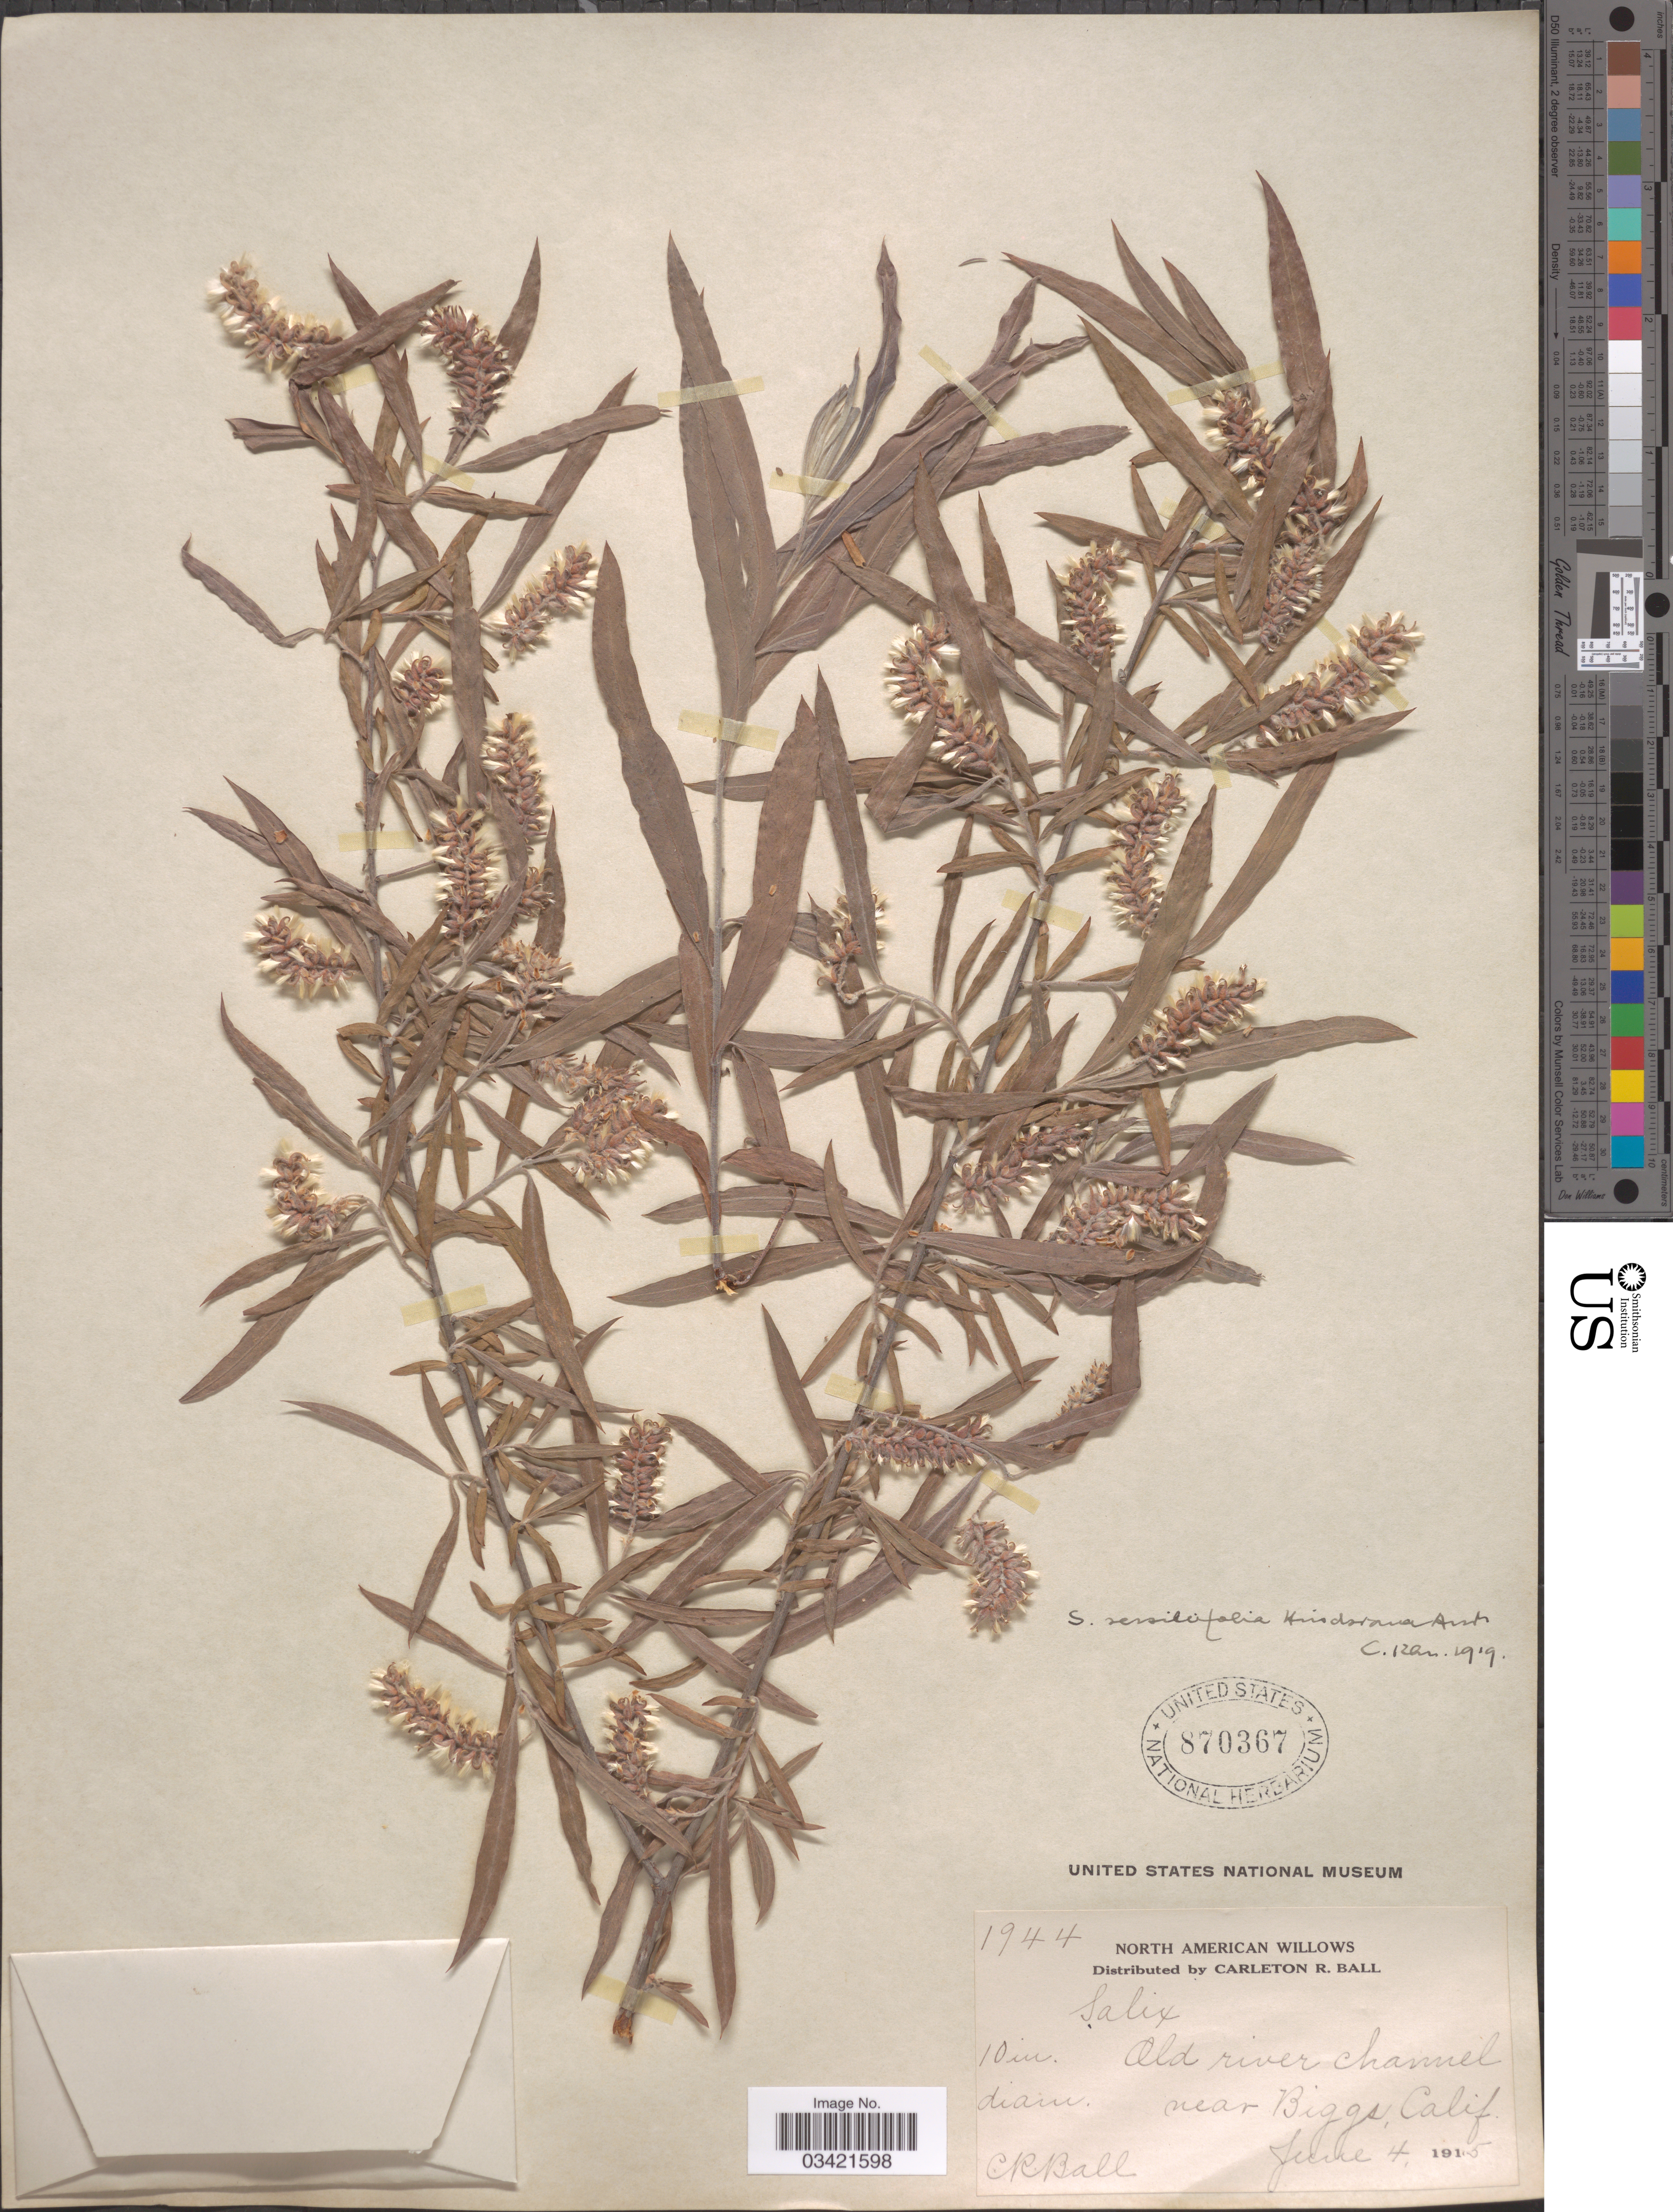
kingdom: Plantae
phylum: Tracheophyta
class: Magnoliopsida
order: Malpighiales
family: Salicaceae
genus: Salix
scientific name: Salix hindsiana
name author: Benth.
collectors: C. R. Ball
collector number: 1944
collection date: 1915-06-04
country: United States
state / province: California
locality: Old river channel near Biggs.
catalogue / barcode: US 870367